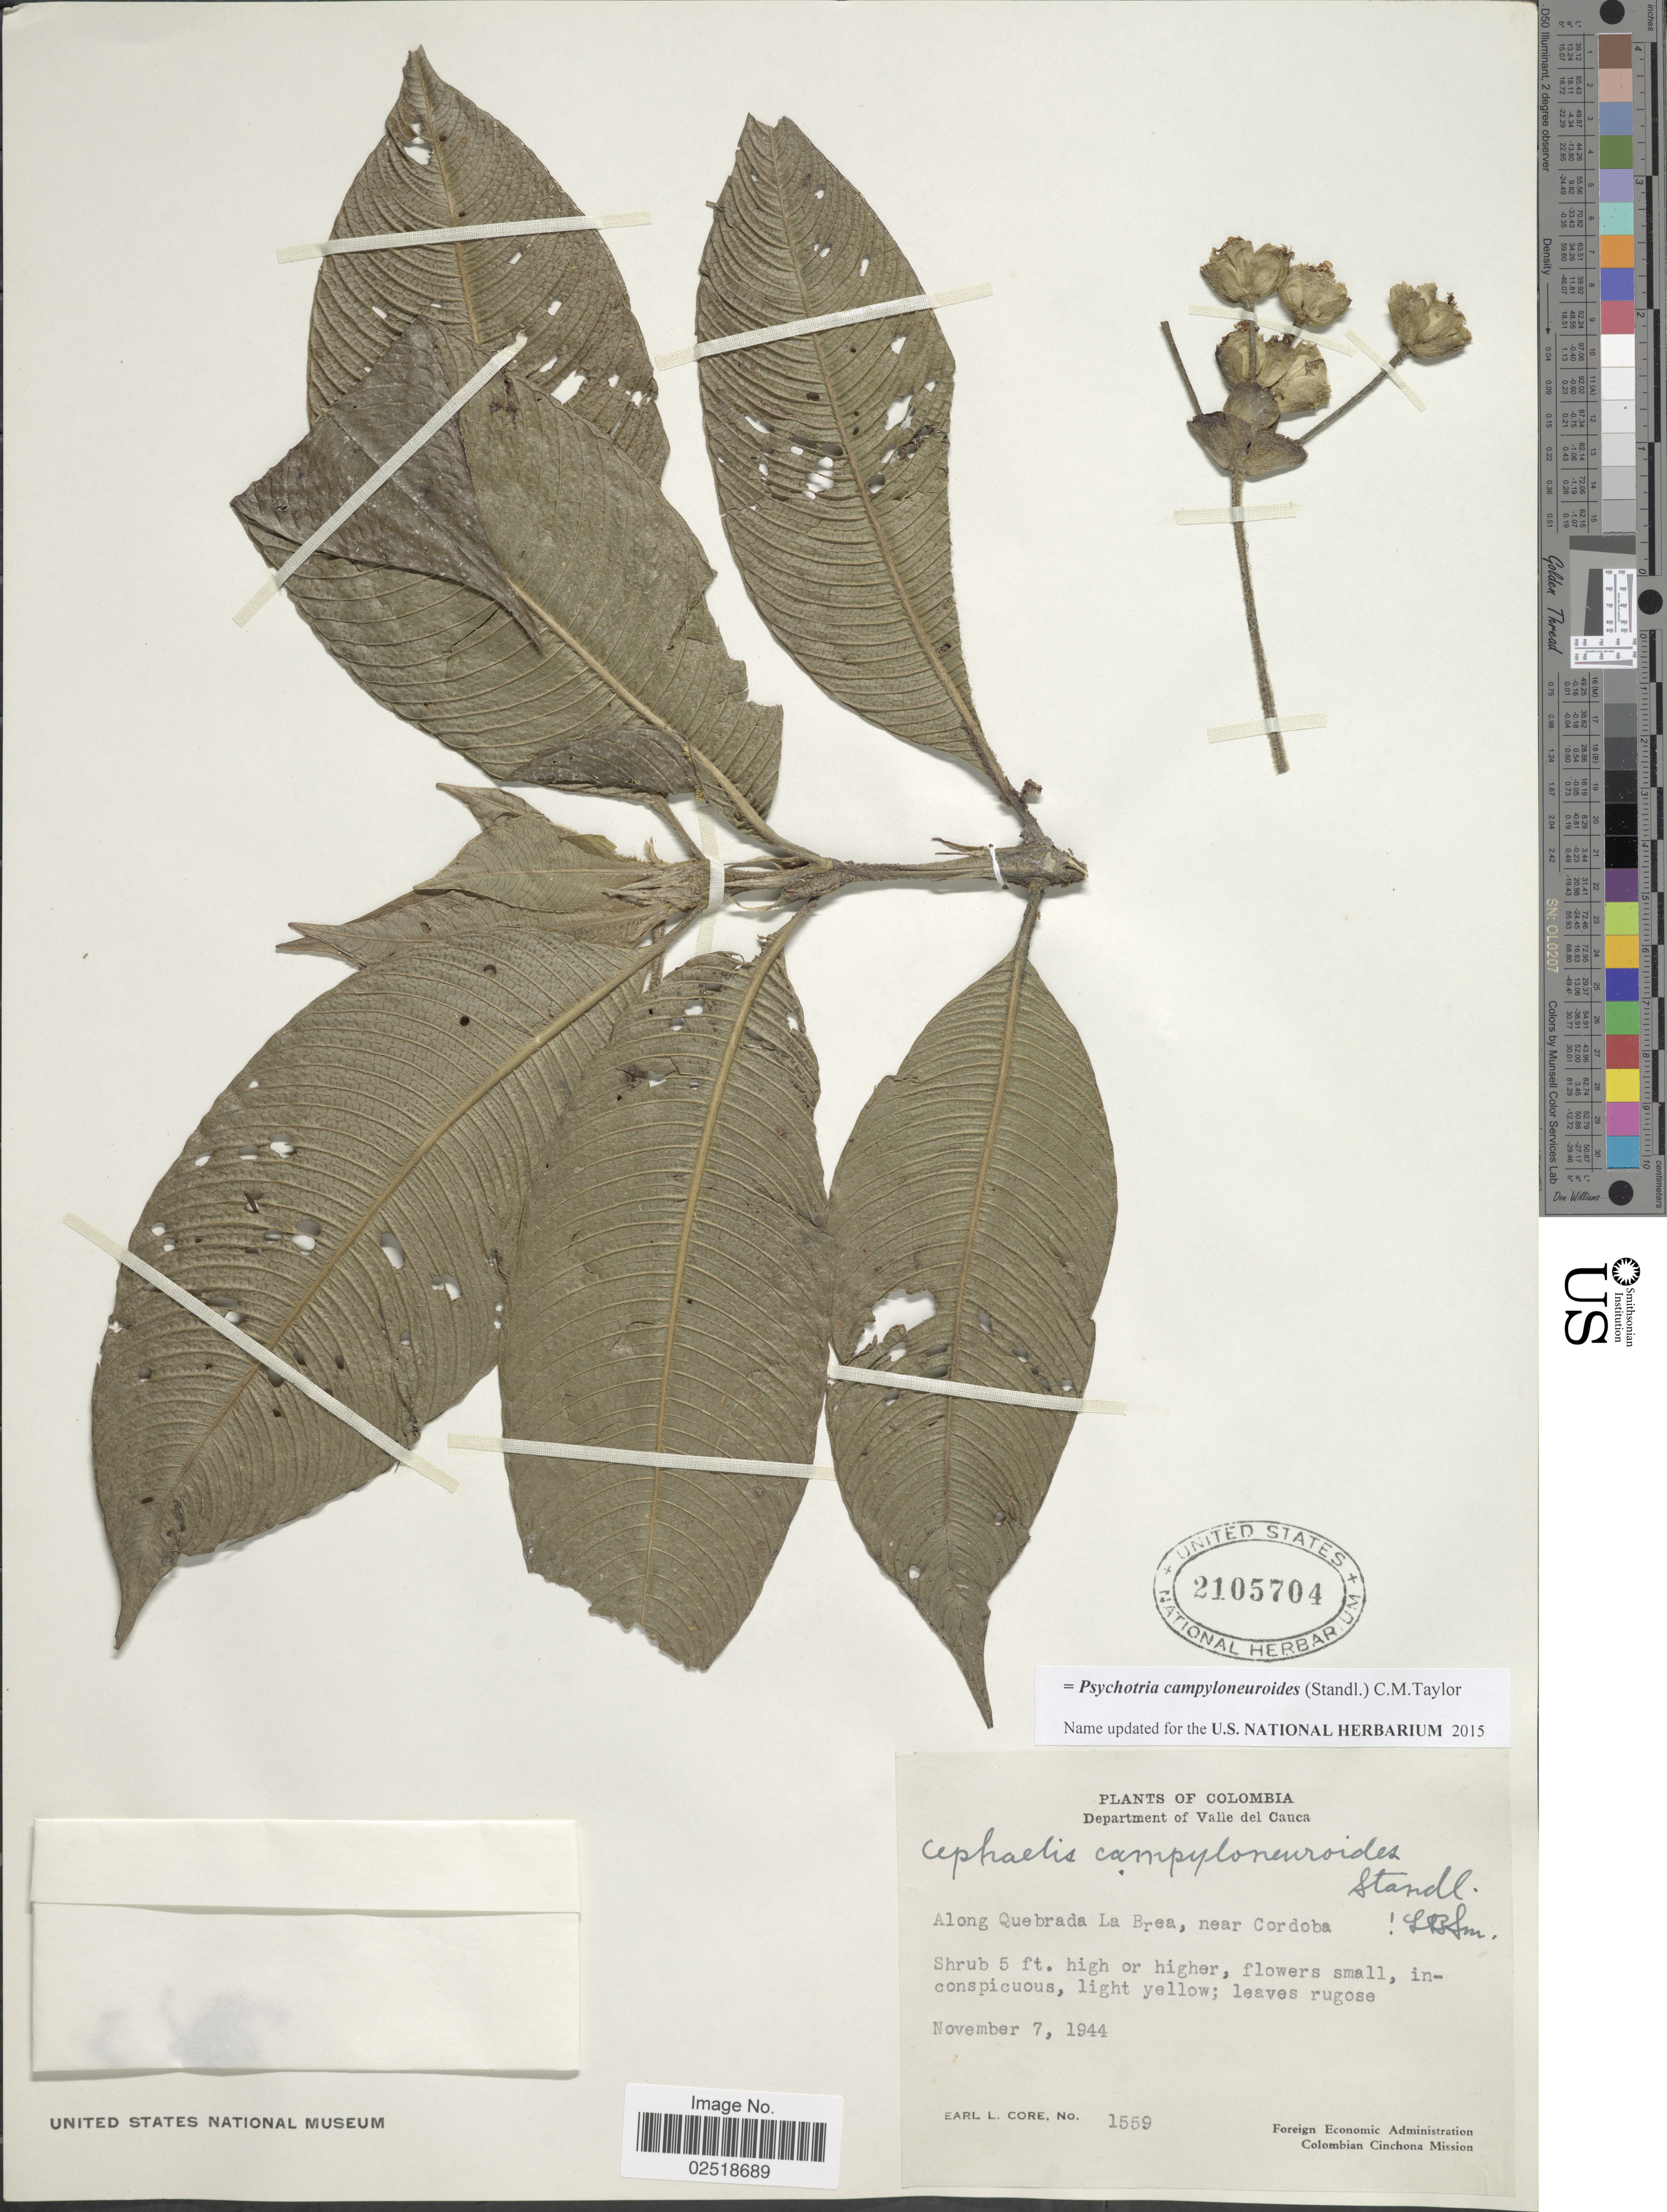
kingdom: Plantae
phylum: Tracheophyta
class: Magnoliopsida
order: Gentianales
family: Rubiaceae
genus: Psychotria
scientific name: Psychotria campyloneuroides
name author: (Standl.) C.M. Taylor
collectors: E. L. Core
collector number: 1559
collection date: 1944-11-07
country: Colombia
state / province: Valle del Cauca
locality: Department of Valle del Cauca, Along Quebrada La Brea, near Cordoba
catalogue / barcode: US 2105704